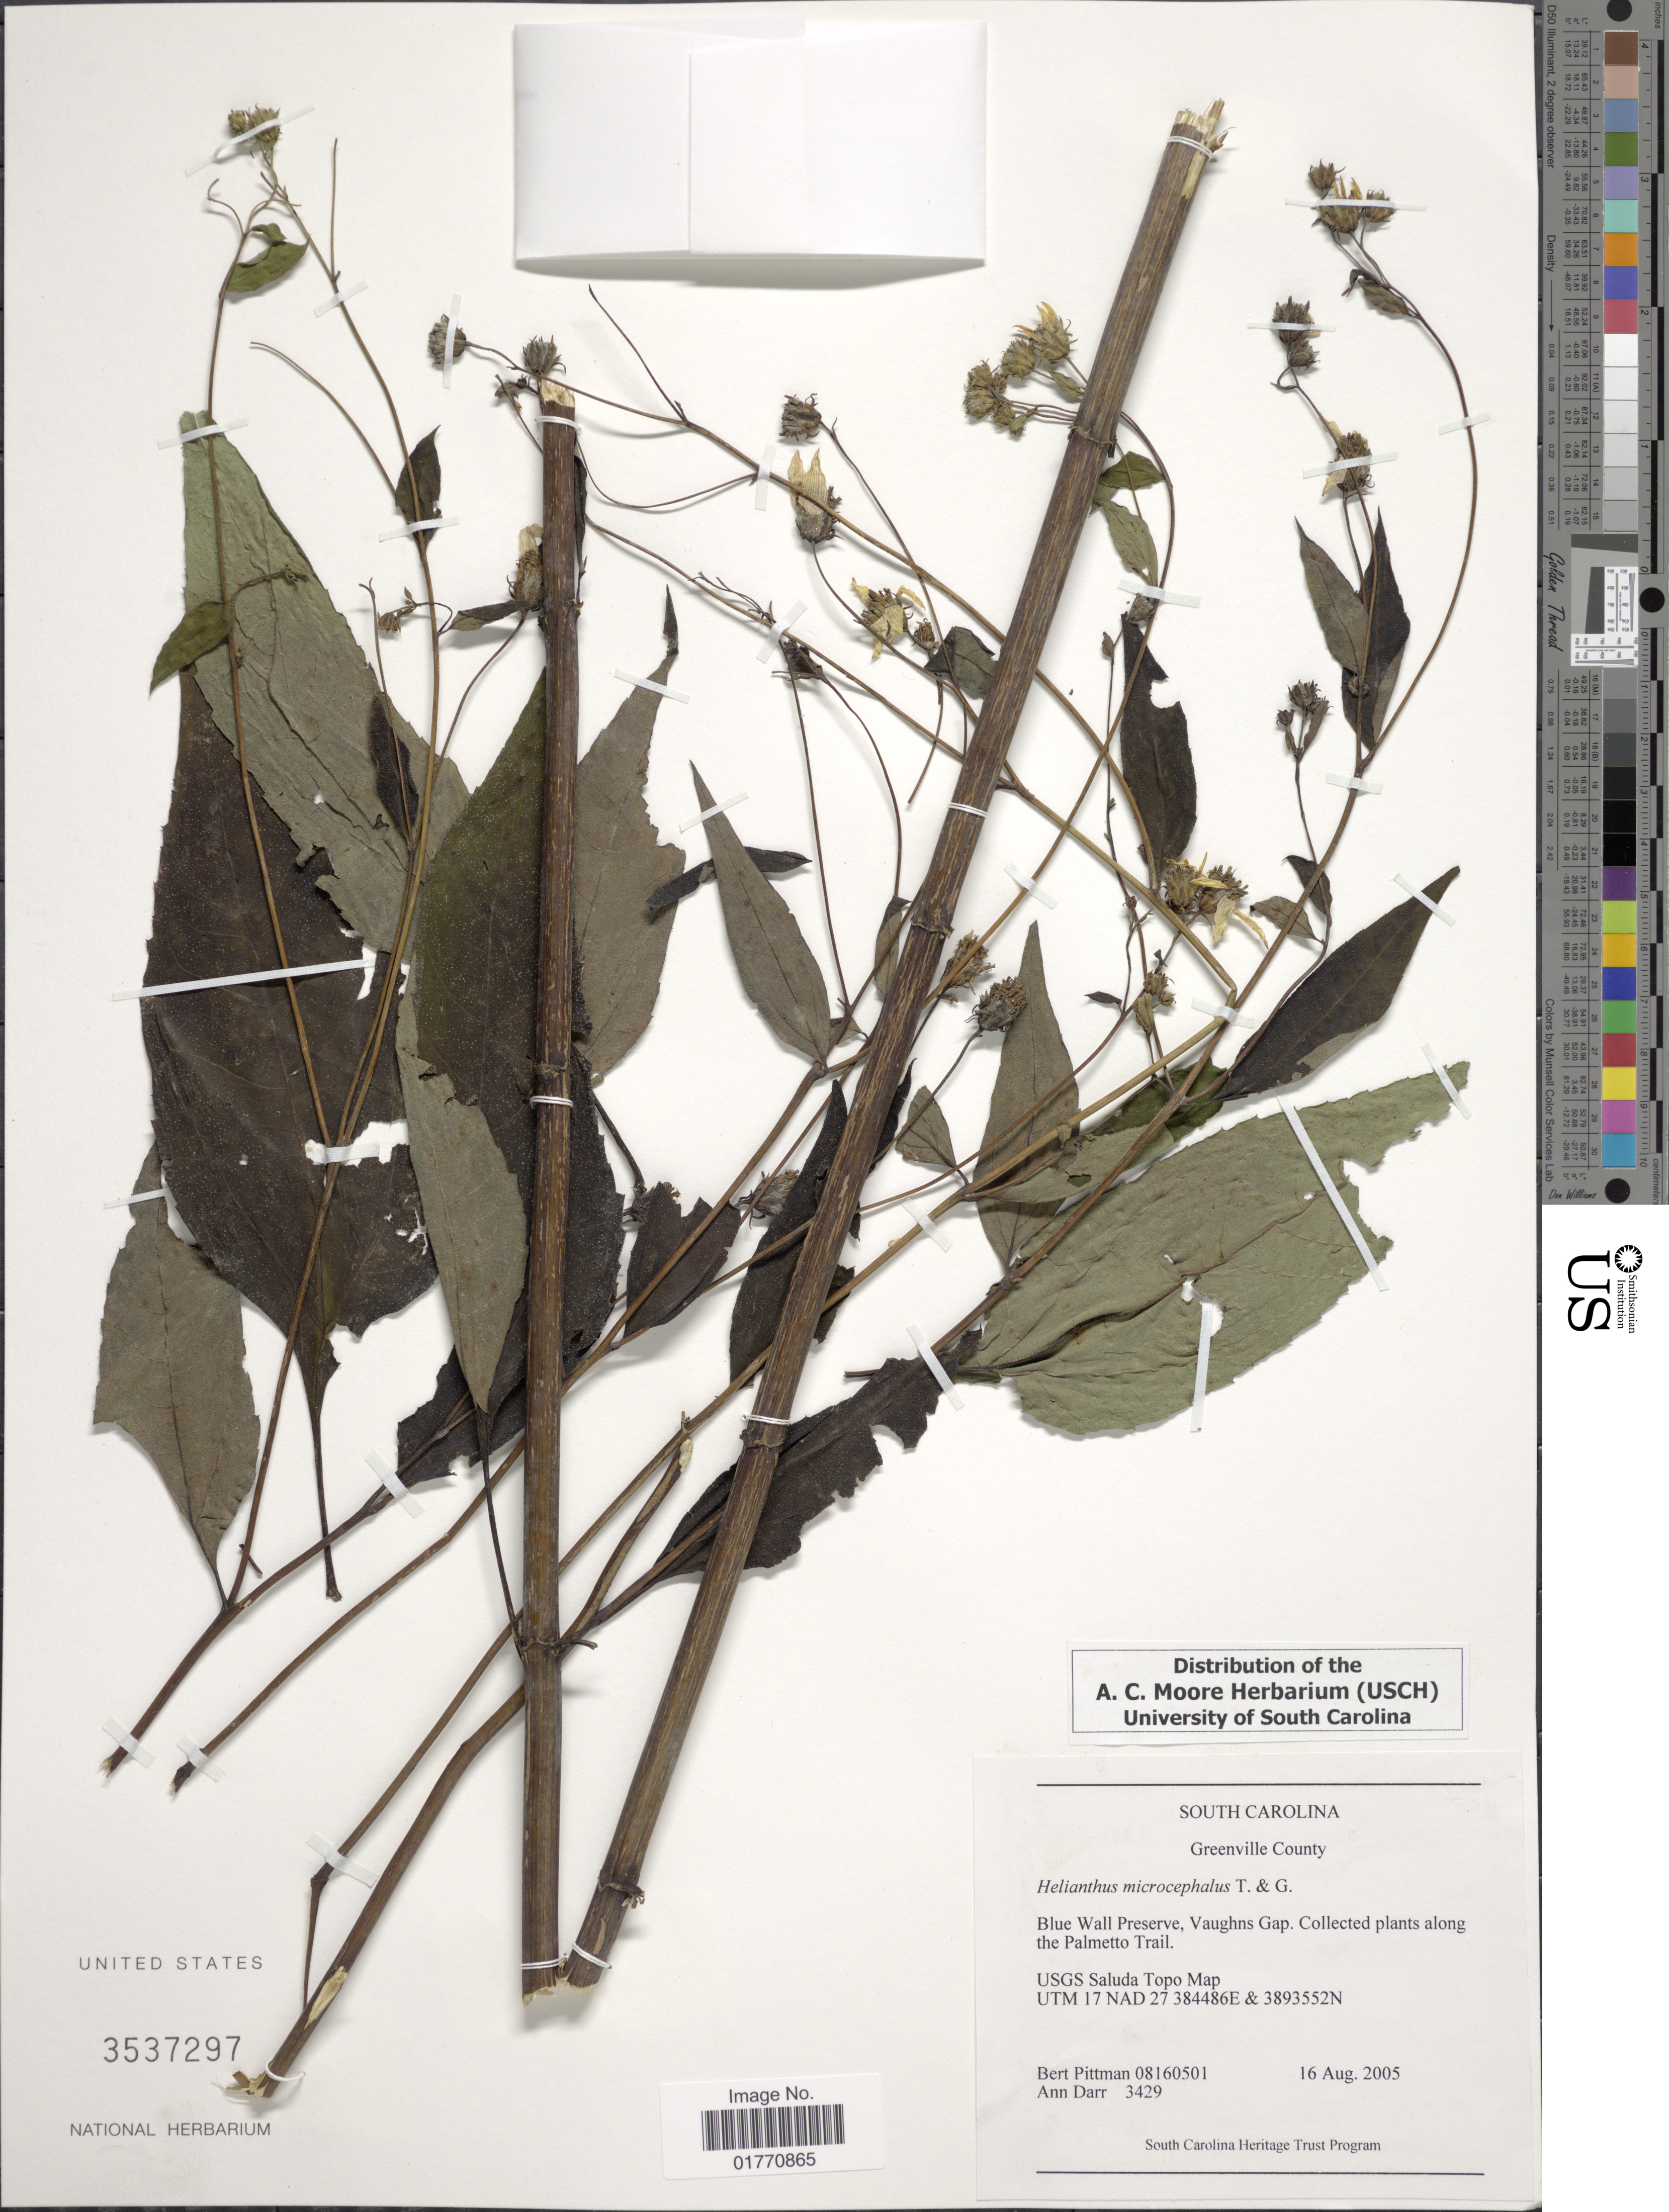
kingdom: Plantae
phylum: Tracheophyta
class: Magnoliopsida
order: Asterales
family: Asteraceae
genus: Helianthus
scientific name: Helianthus microcephalus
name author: Torr. & A. Gray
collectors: B. Pittman & A. Darr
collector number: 08160501/3429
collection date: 2005-08-16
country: United States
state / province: South Carolina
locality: Greenville County, Blue Wall Preserve, Vaughns Gap, along the Palmetto Trail, USGS Saluda Topo Map UTM 17 NAD 27.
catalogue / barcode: US 3537297